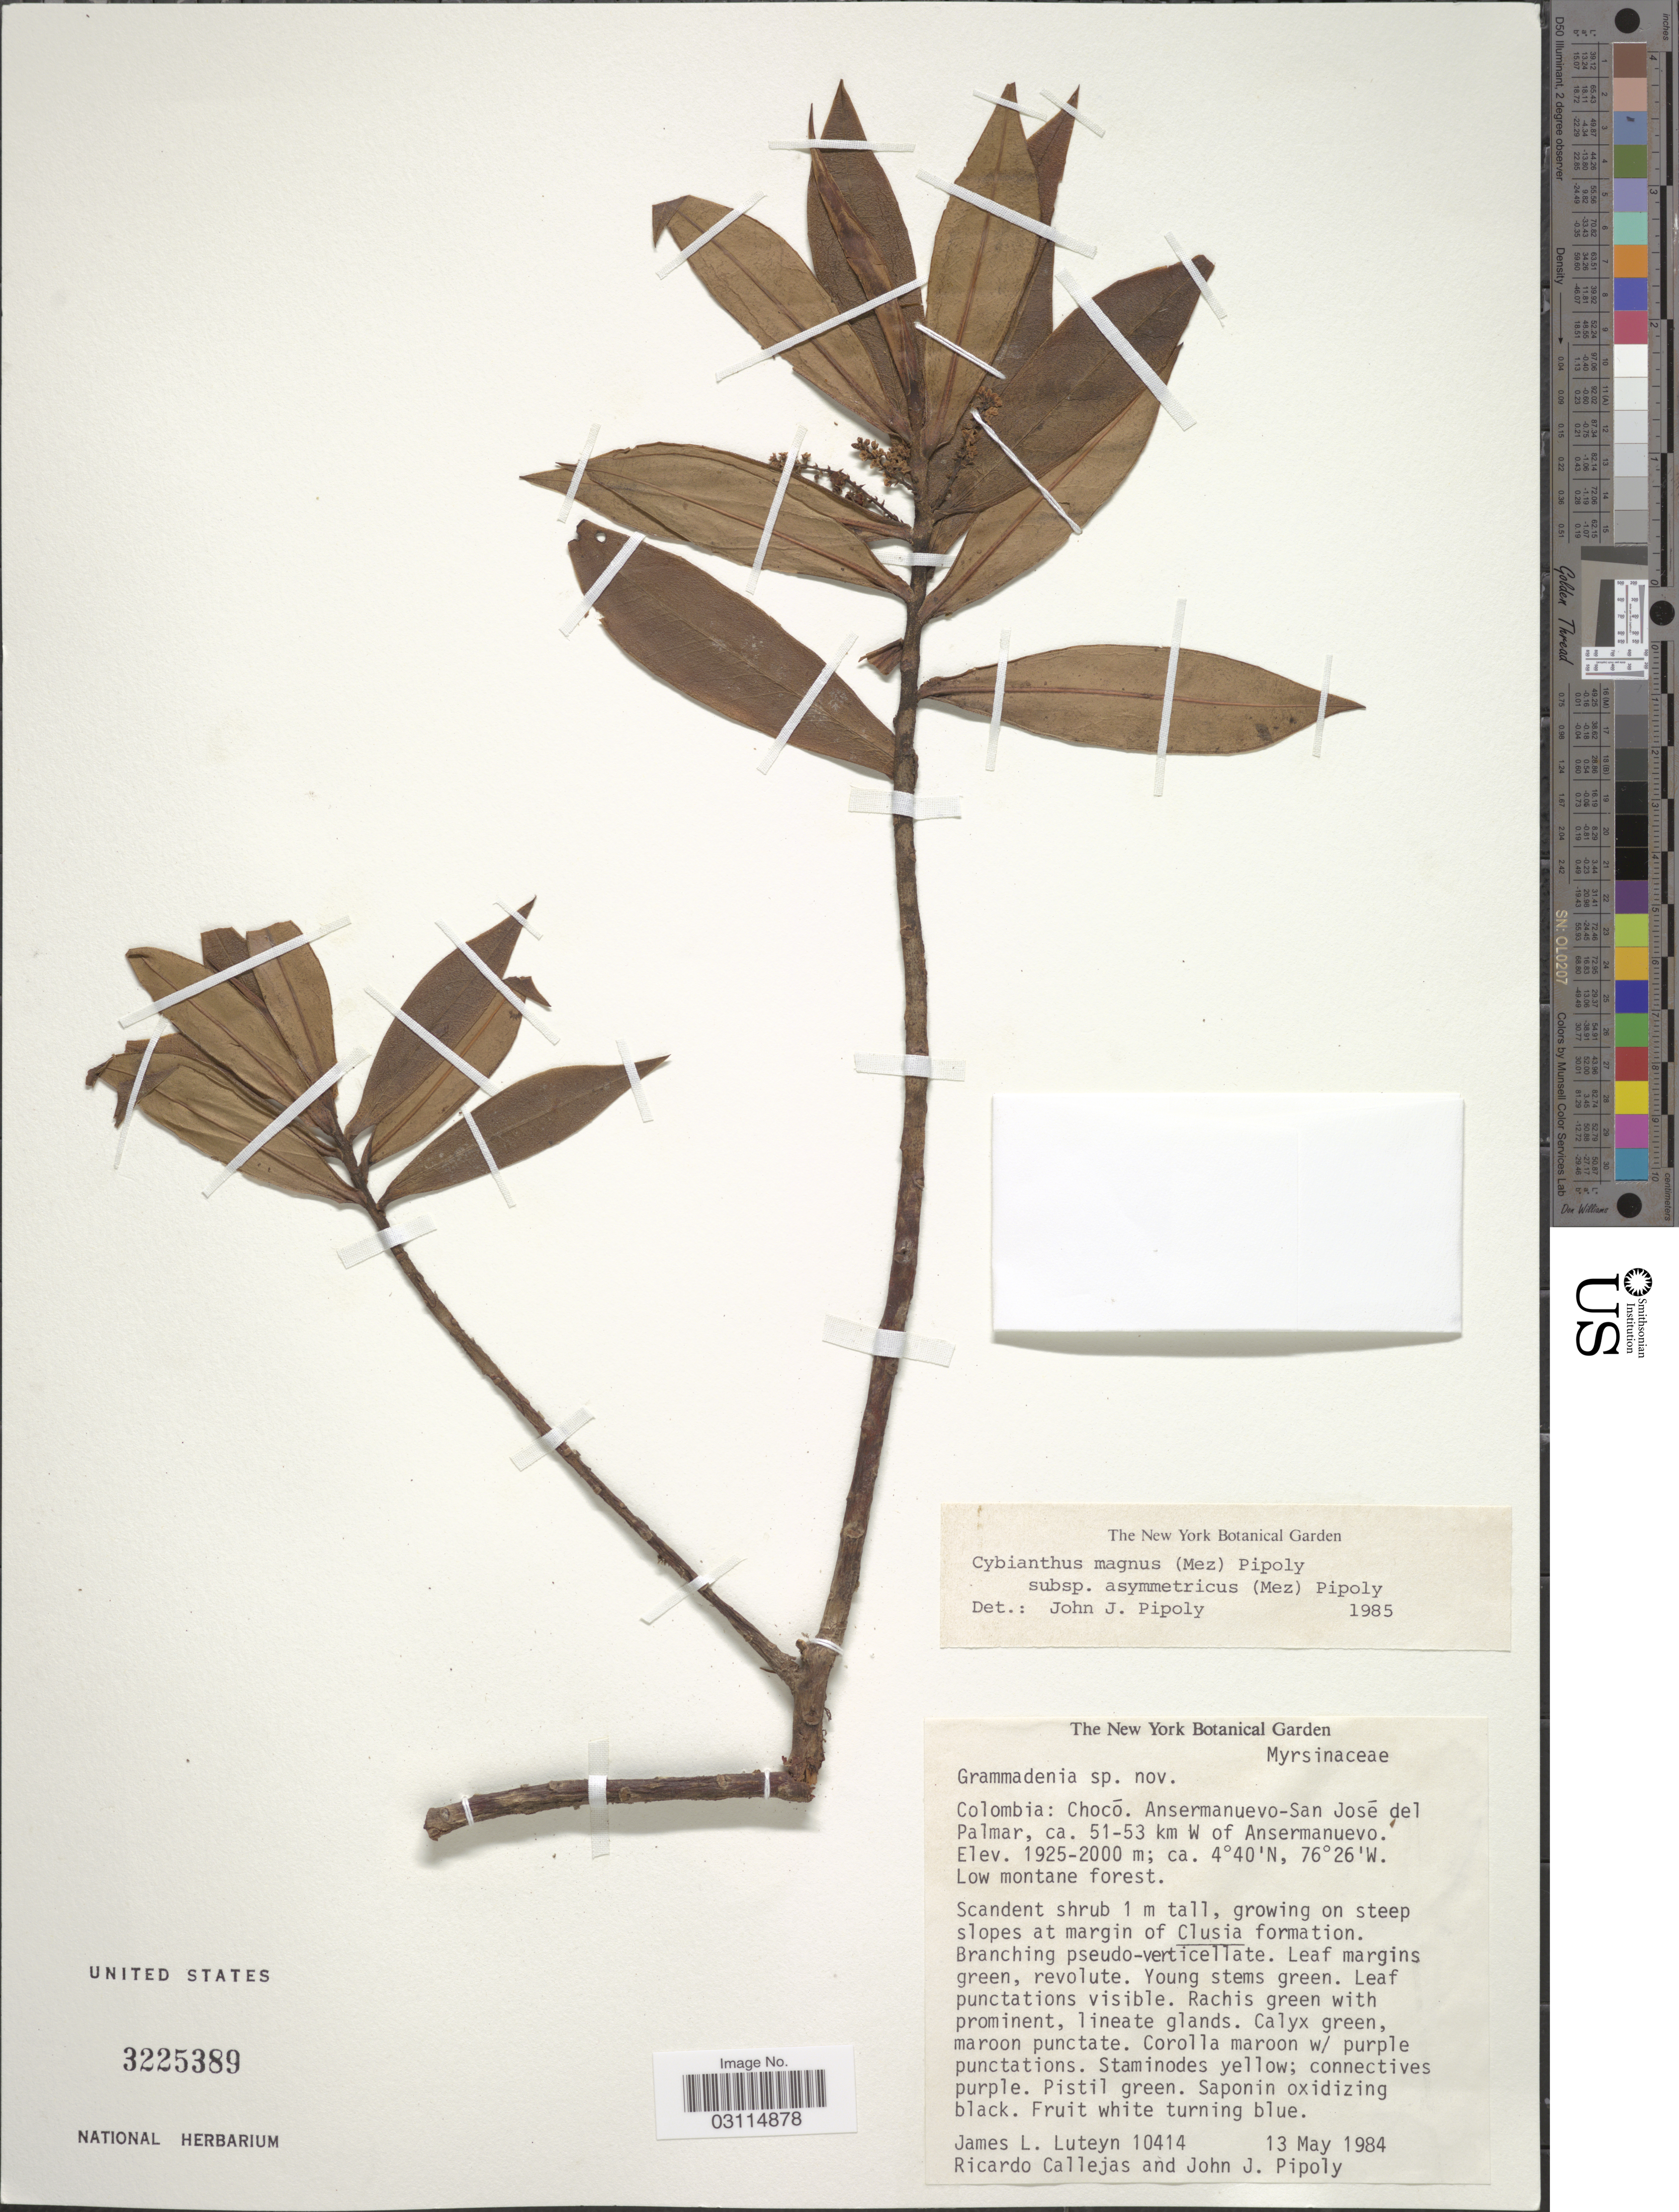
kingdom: Plantae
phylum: Tracheophyta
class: Magnoliopsida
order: Ericales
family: Primulaceae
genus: Cybianthus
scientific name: Cybianthus magnus subsp. asymmetricus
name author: (Mez) Pipoly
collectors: J. Luteyn, R. Callejas & J. J. Pipoly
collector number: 10414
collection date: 1984-05-13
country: Colombia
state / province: Chocó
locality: Ansermanuevo-San José del Palmar, ca. 51-53 km W of Ansermanuevo.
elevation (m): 1925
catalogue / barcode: US 3225389